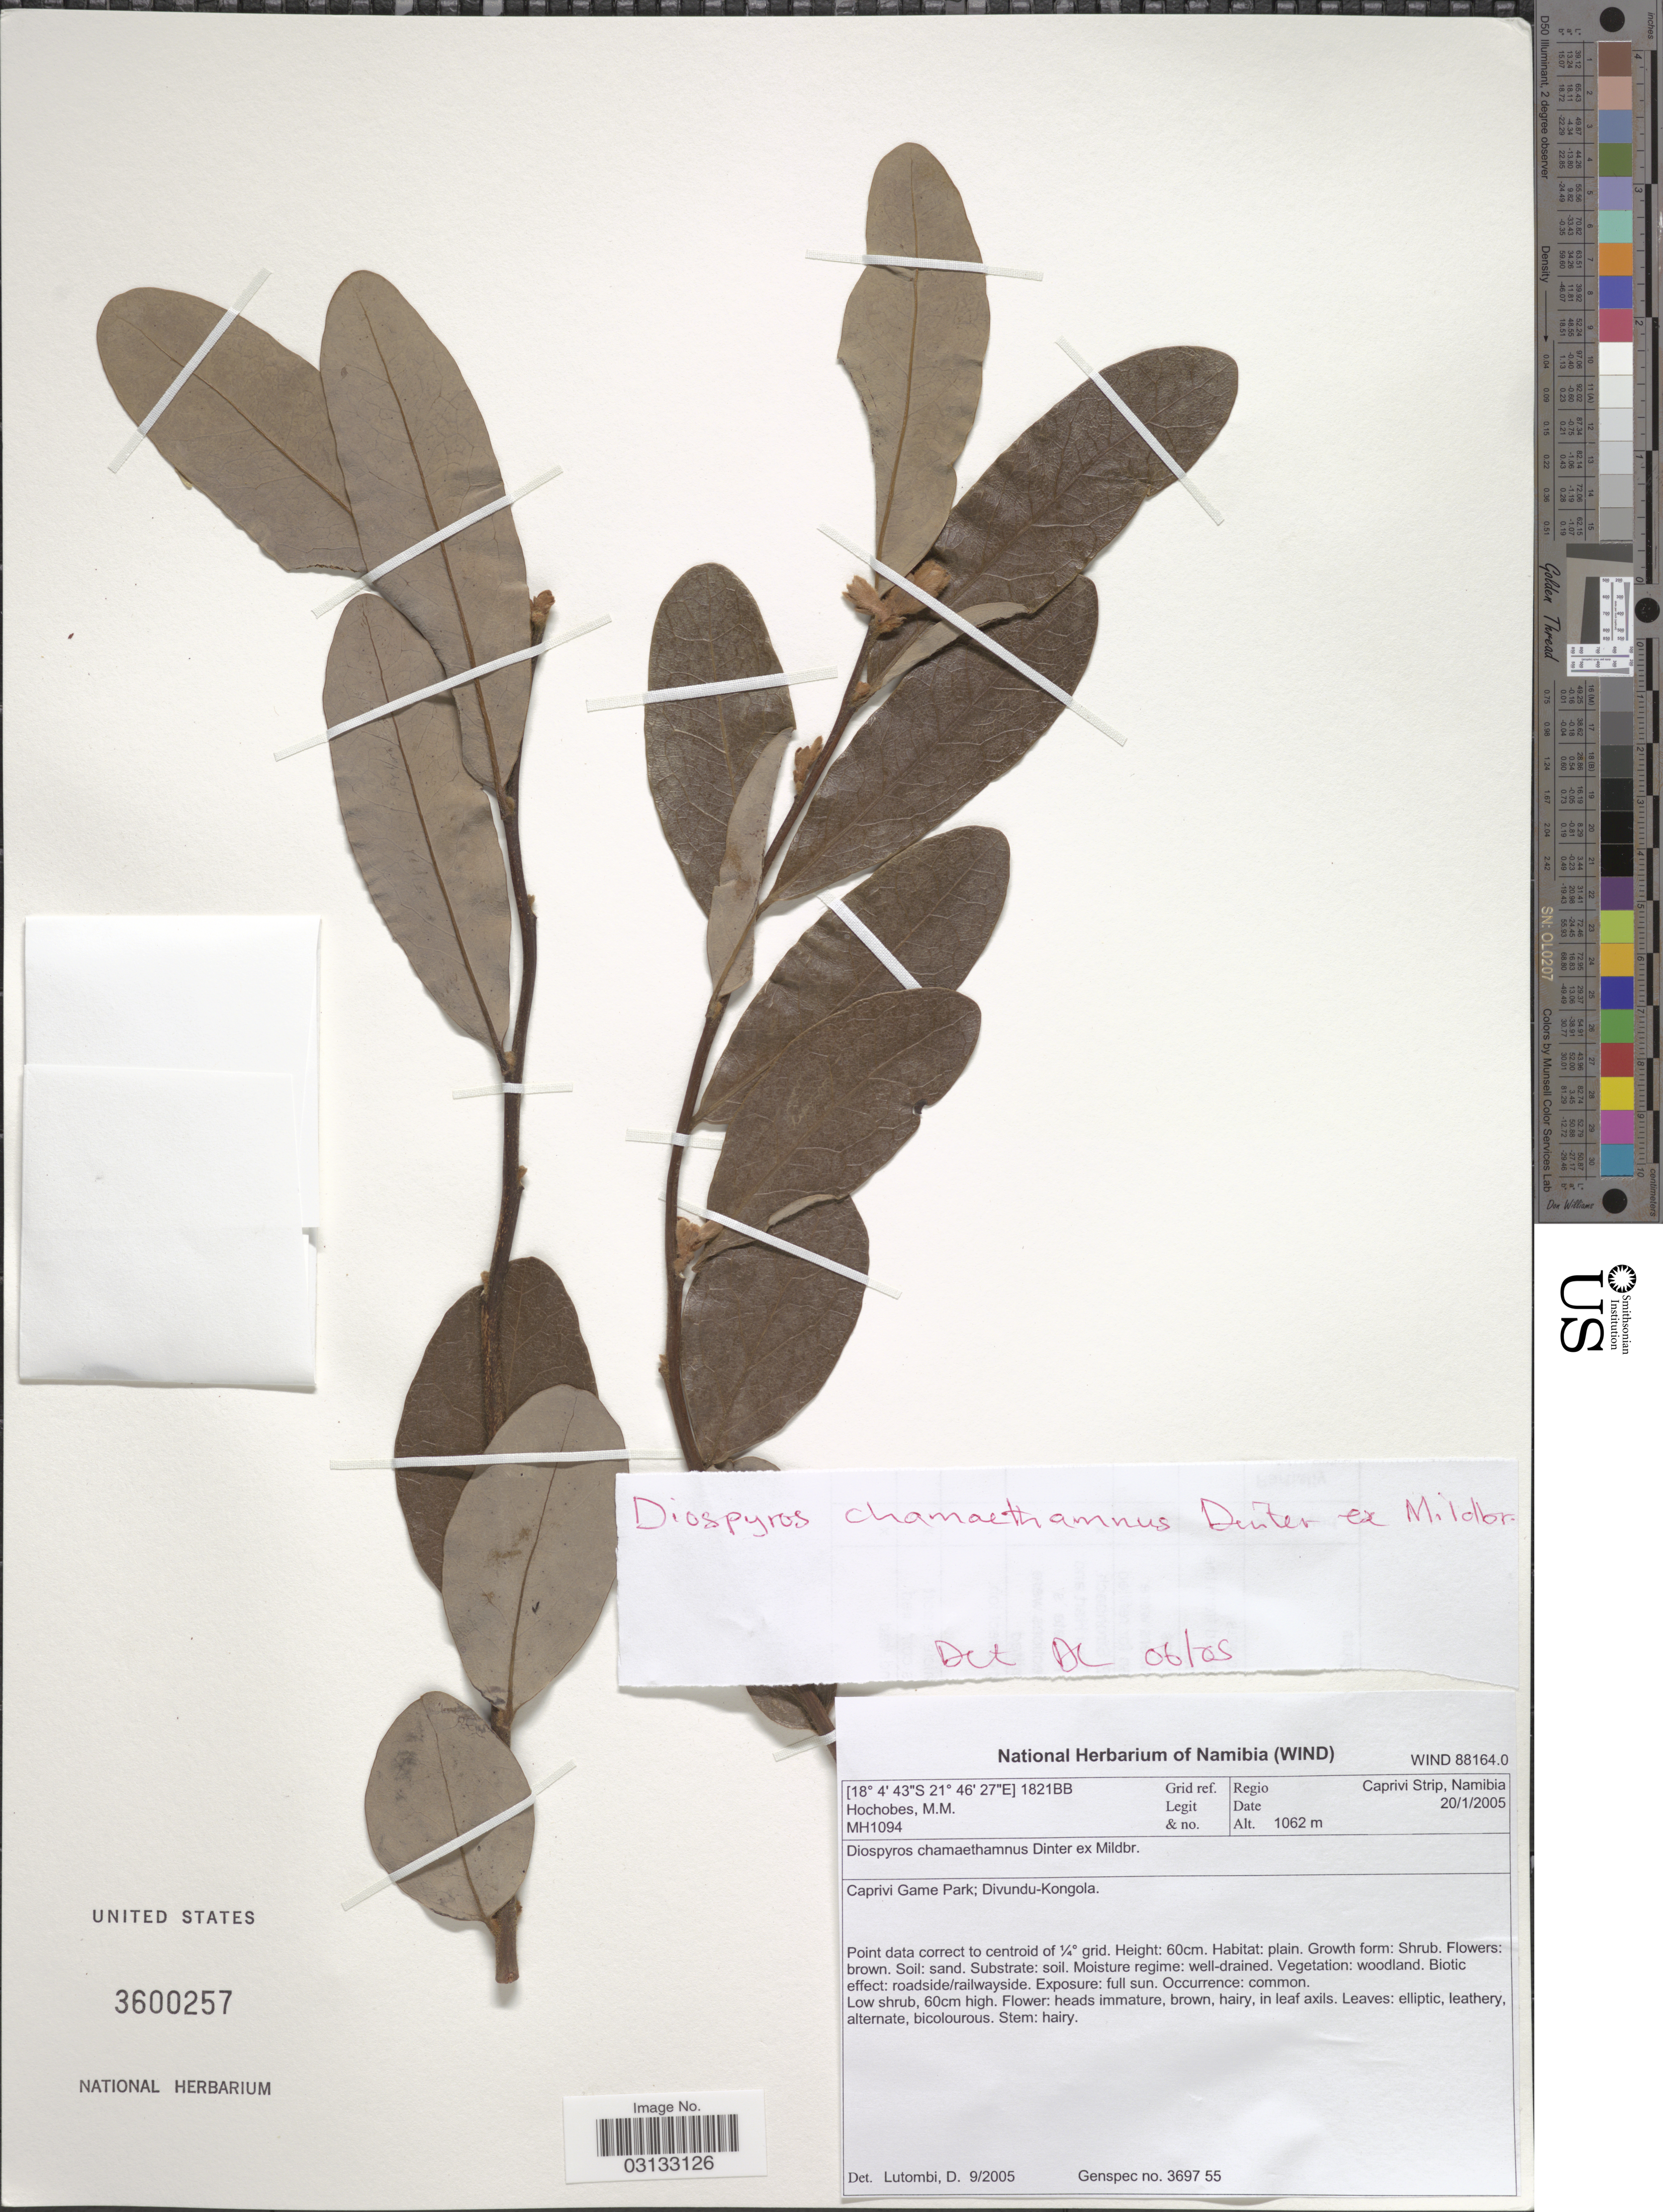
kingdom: Plantae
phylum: Tracheophyta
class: Magnoliopsida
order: Ericales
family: Ebenaceae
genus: Diospyros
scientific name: Diospyros chamaethamnus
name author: Mildbr.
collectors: M. Hochobes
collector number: MH1094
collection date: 2005-01-20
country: Namibia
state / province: Caprivi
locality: Regio Caprivi Strip, Namibia, Grid ref. 1821BB, Caprivi Game Park; Divundu-Kongola.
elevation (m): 1062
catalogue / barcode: US 3600257